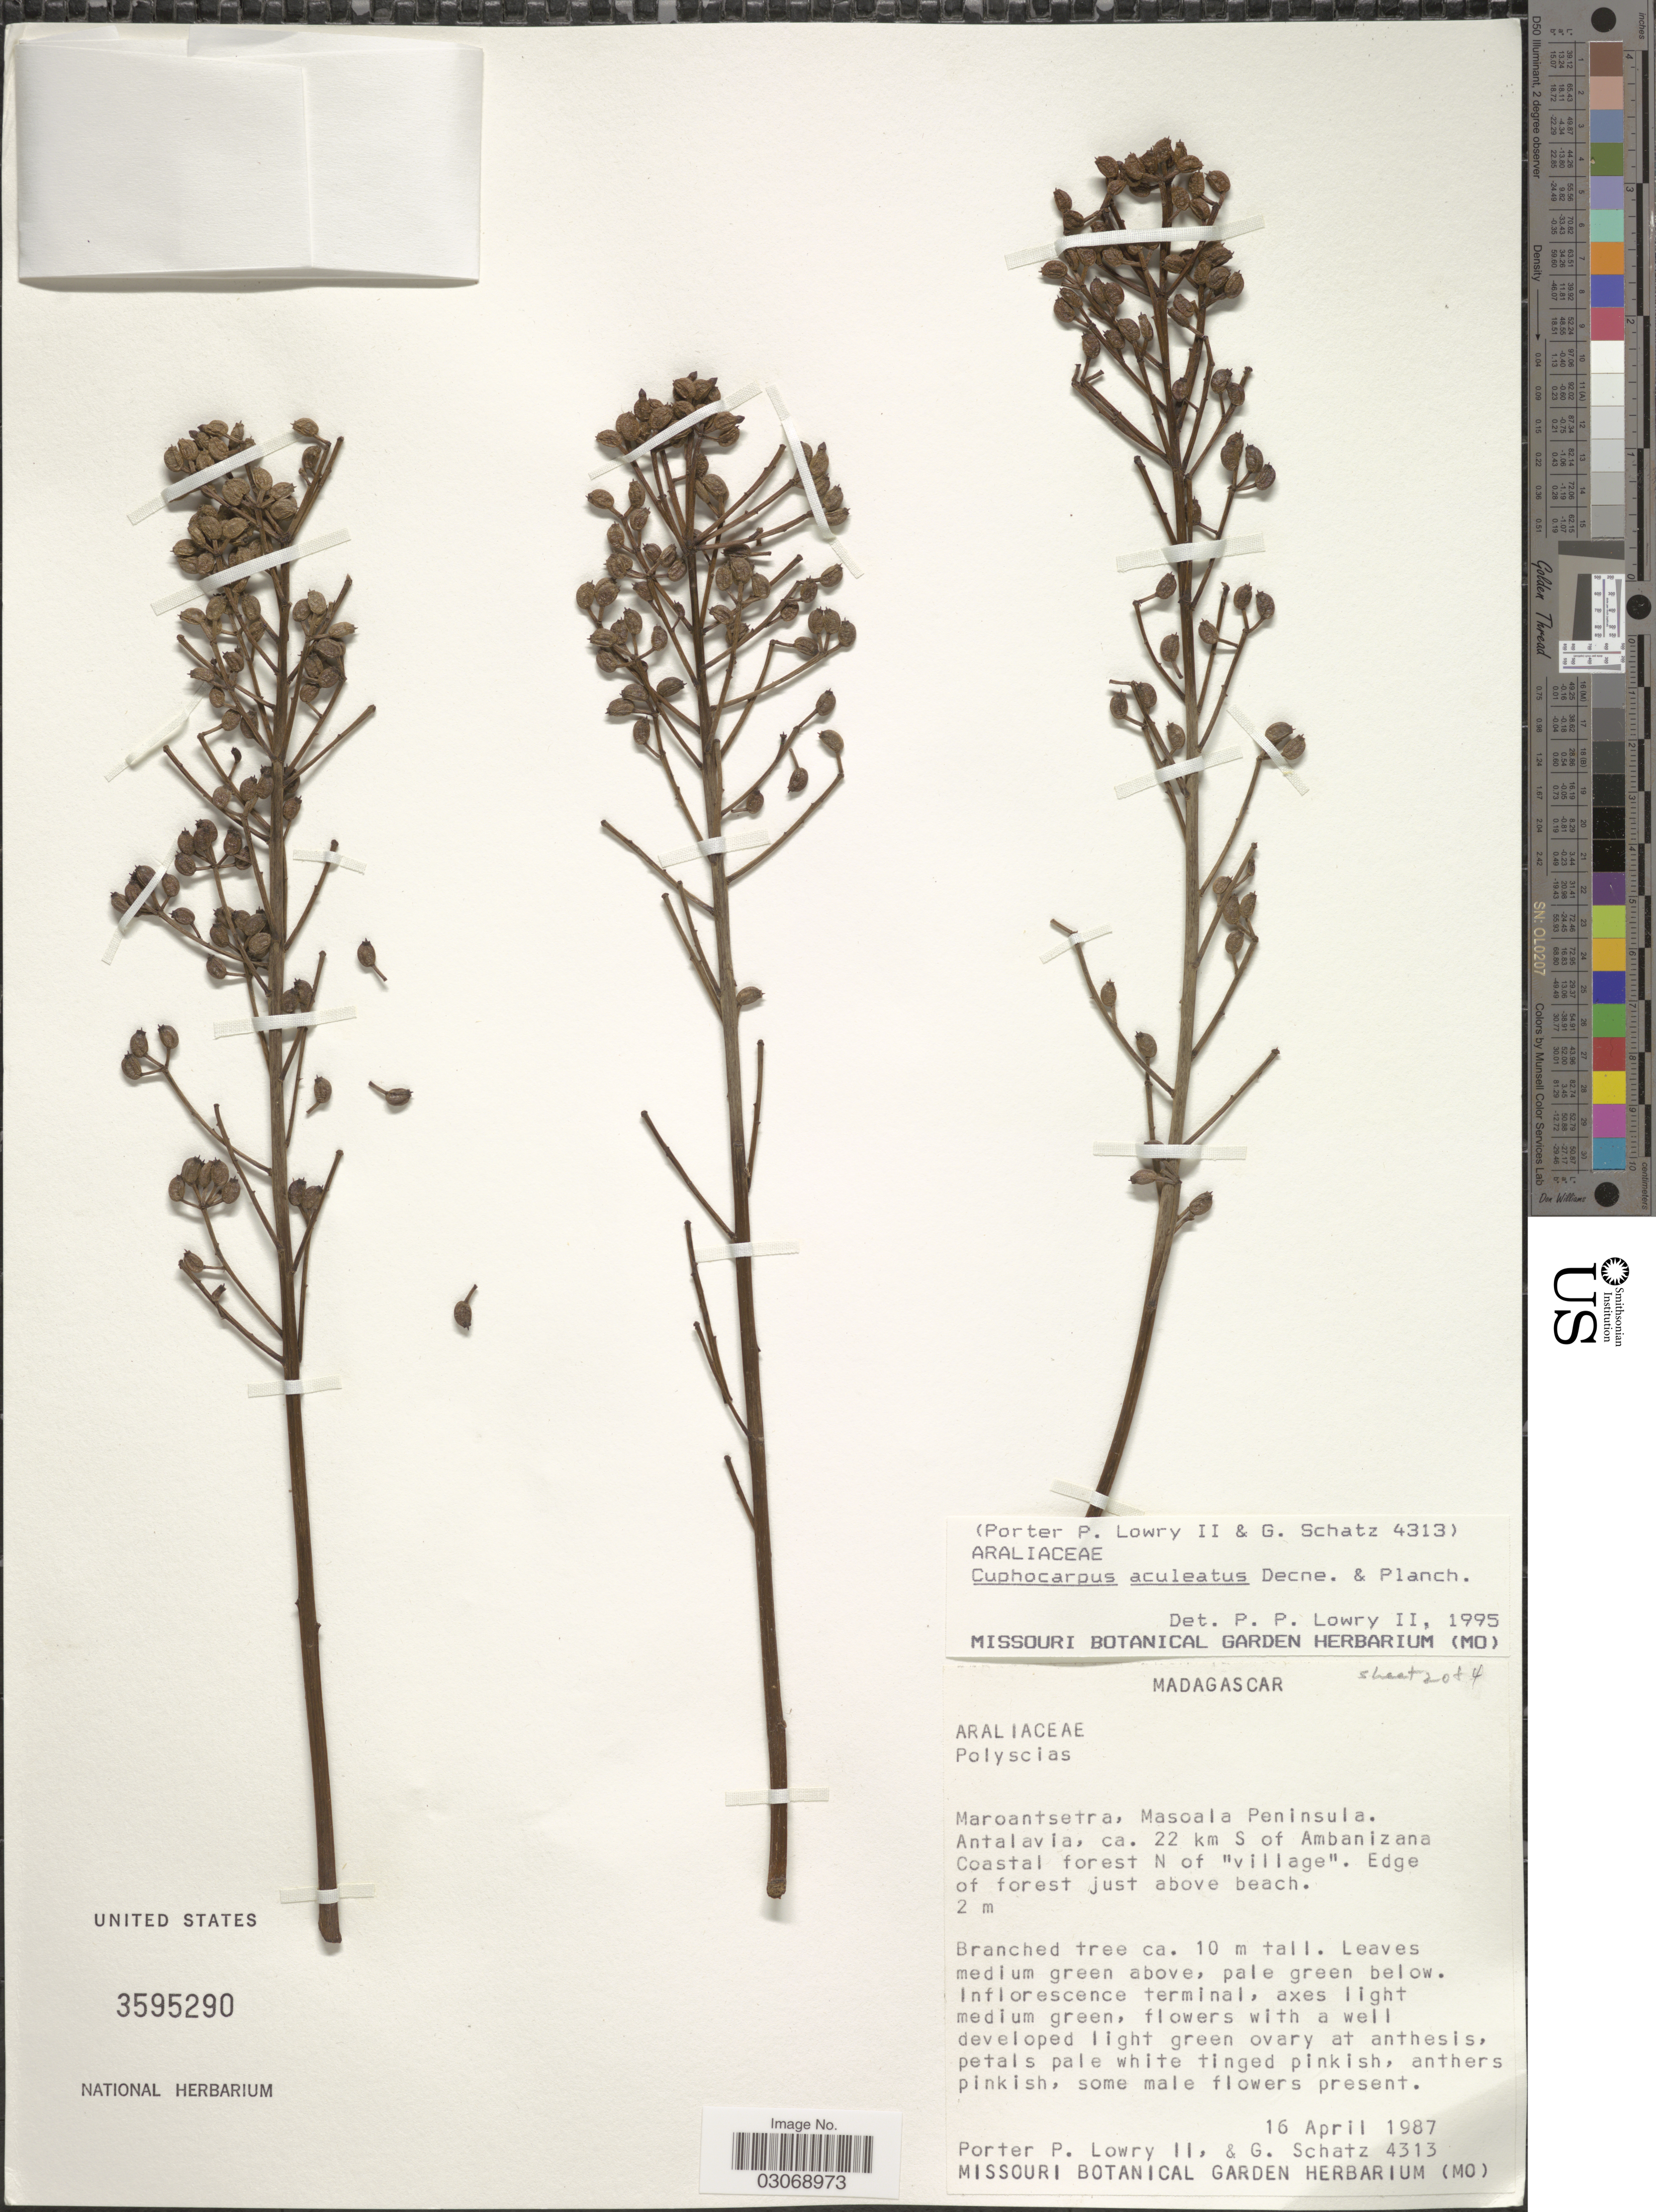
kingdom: Plantae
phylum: Tracheophyta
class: Magnoliopsida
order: Apiales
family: Araliaceae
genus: Cuphocarpus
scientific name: Cuphocarpus aculeatus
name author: Decne. & Planch.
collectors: P. P. Lowry & G. C. Schatz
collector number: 4313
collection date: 1987-04-16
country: Madagascar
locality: Maroantsetra, Masoala Peninsula. Antalavia, ca. 22 km S of Ambanizana Coastal forest N of "village". Edge of forest just above beach.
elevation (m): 2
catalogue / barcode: US 3595290